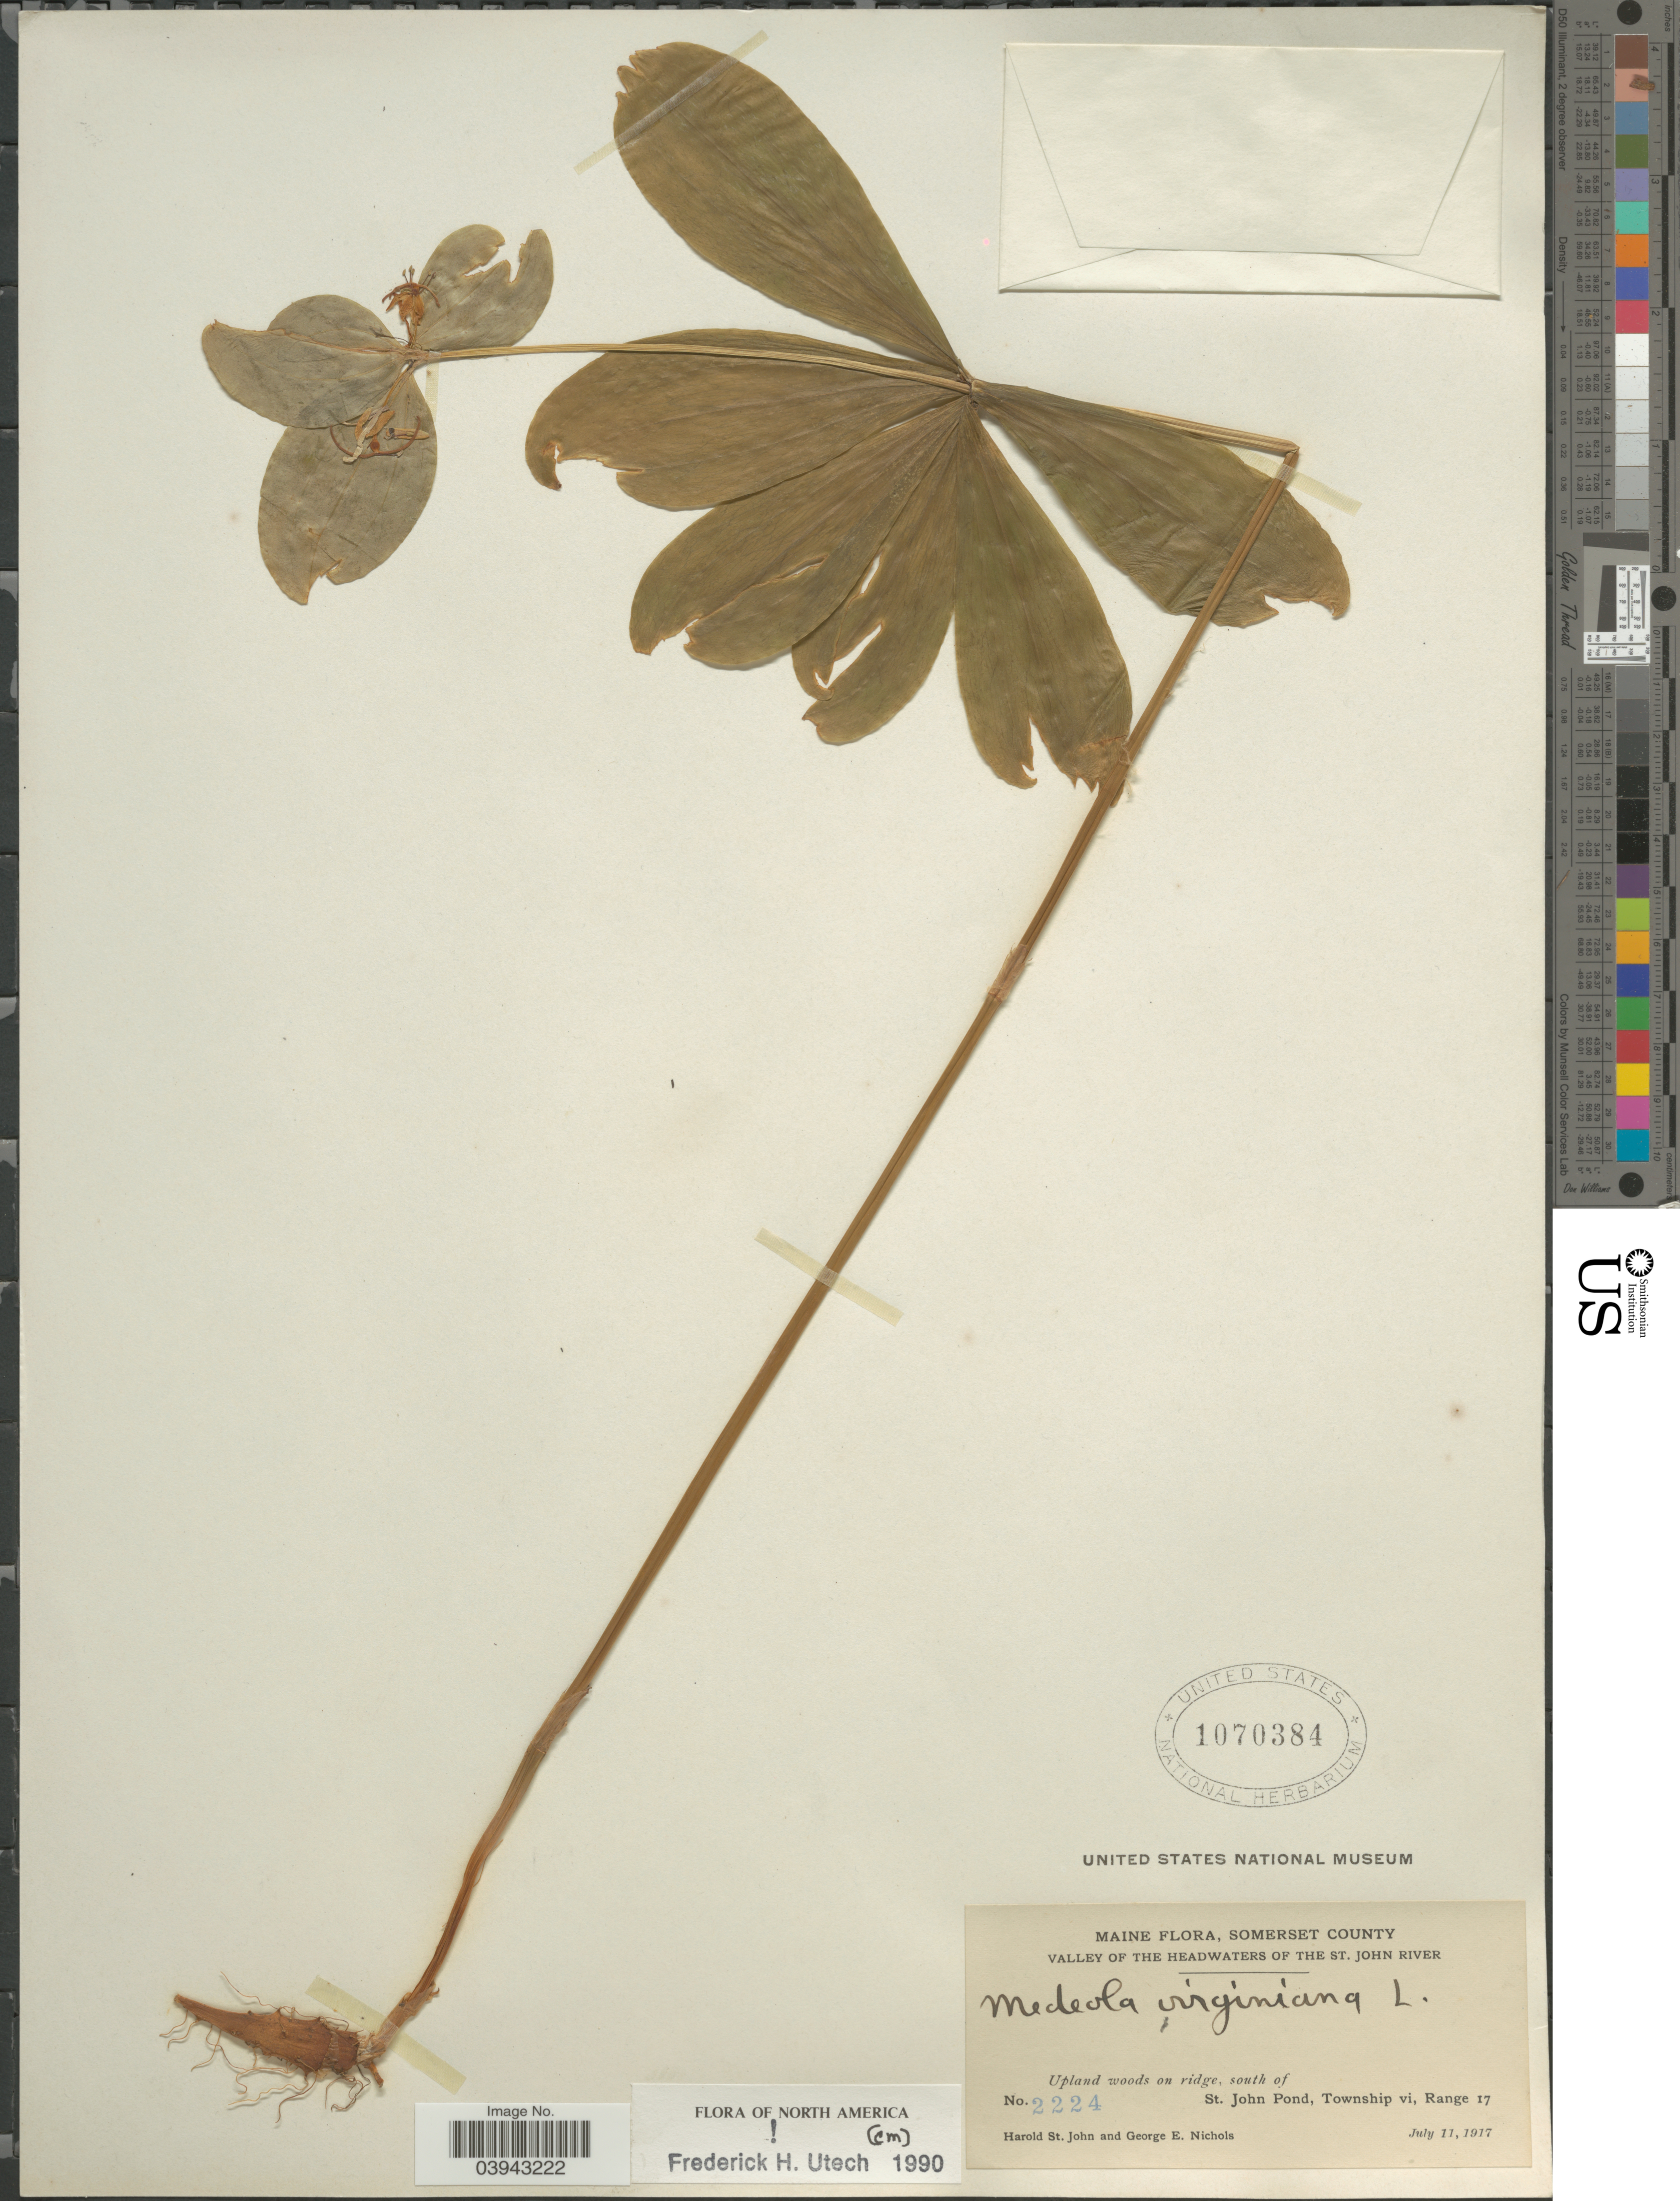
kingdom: Plantae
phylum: Tracheophyta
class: Liliopsida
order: Liliales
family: Liliaceae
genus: Medeola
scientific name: Medeola virginiana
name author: (L.) Desf.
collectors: H. St. John & G. E. Nichols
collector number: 2224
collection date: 1917-07-11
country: United States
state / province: Maine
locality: Somerset County. Valley of the Headwaters of the St. John River. South of St. John Pond, Township vi, Range 17.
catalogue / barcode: US 1070384